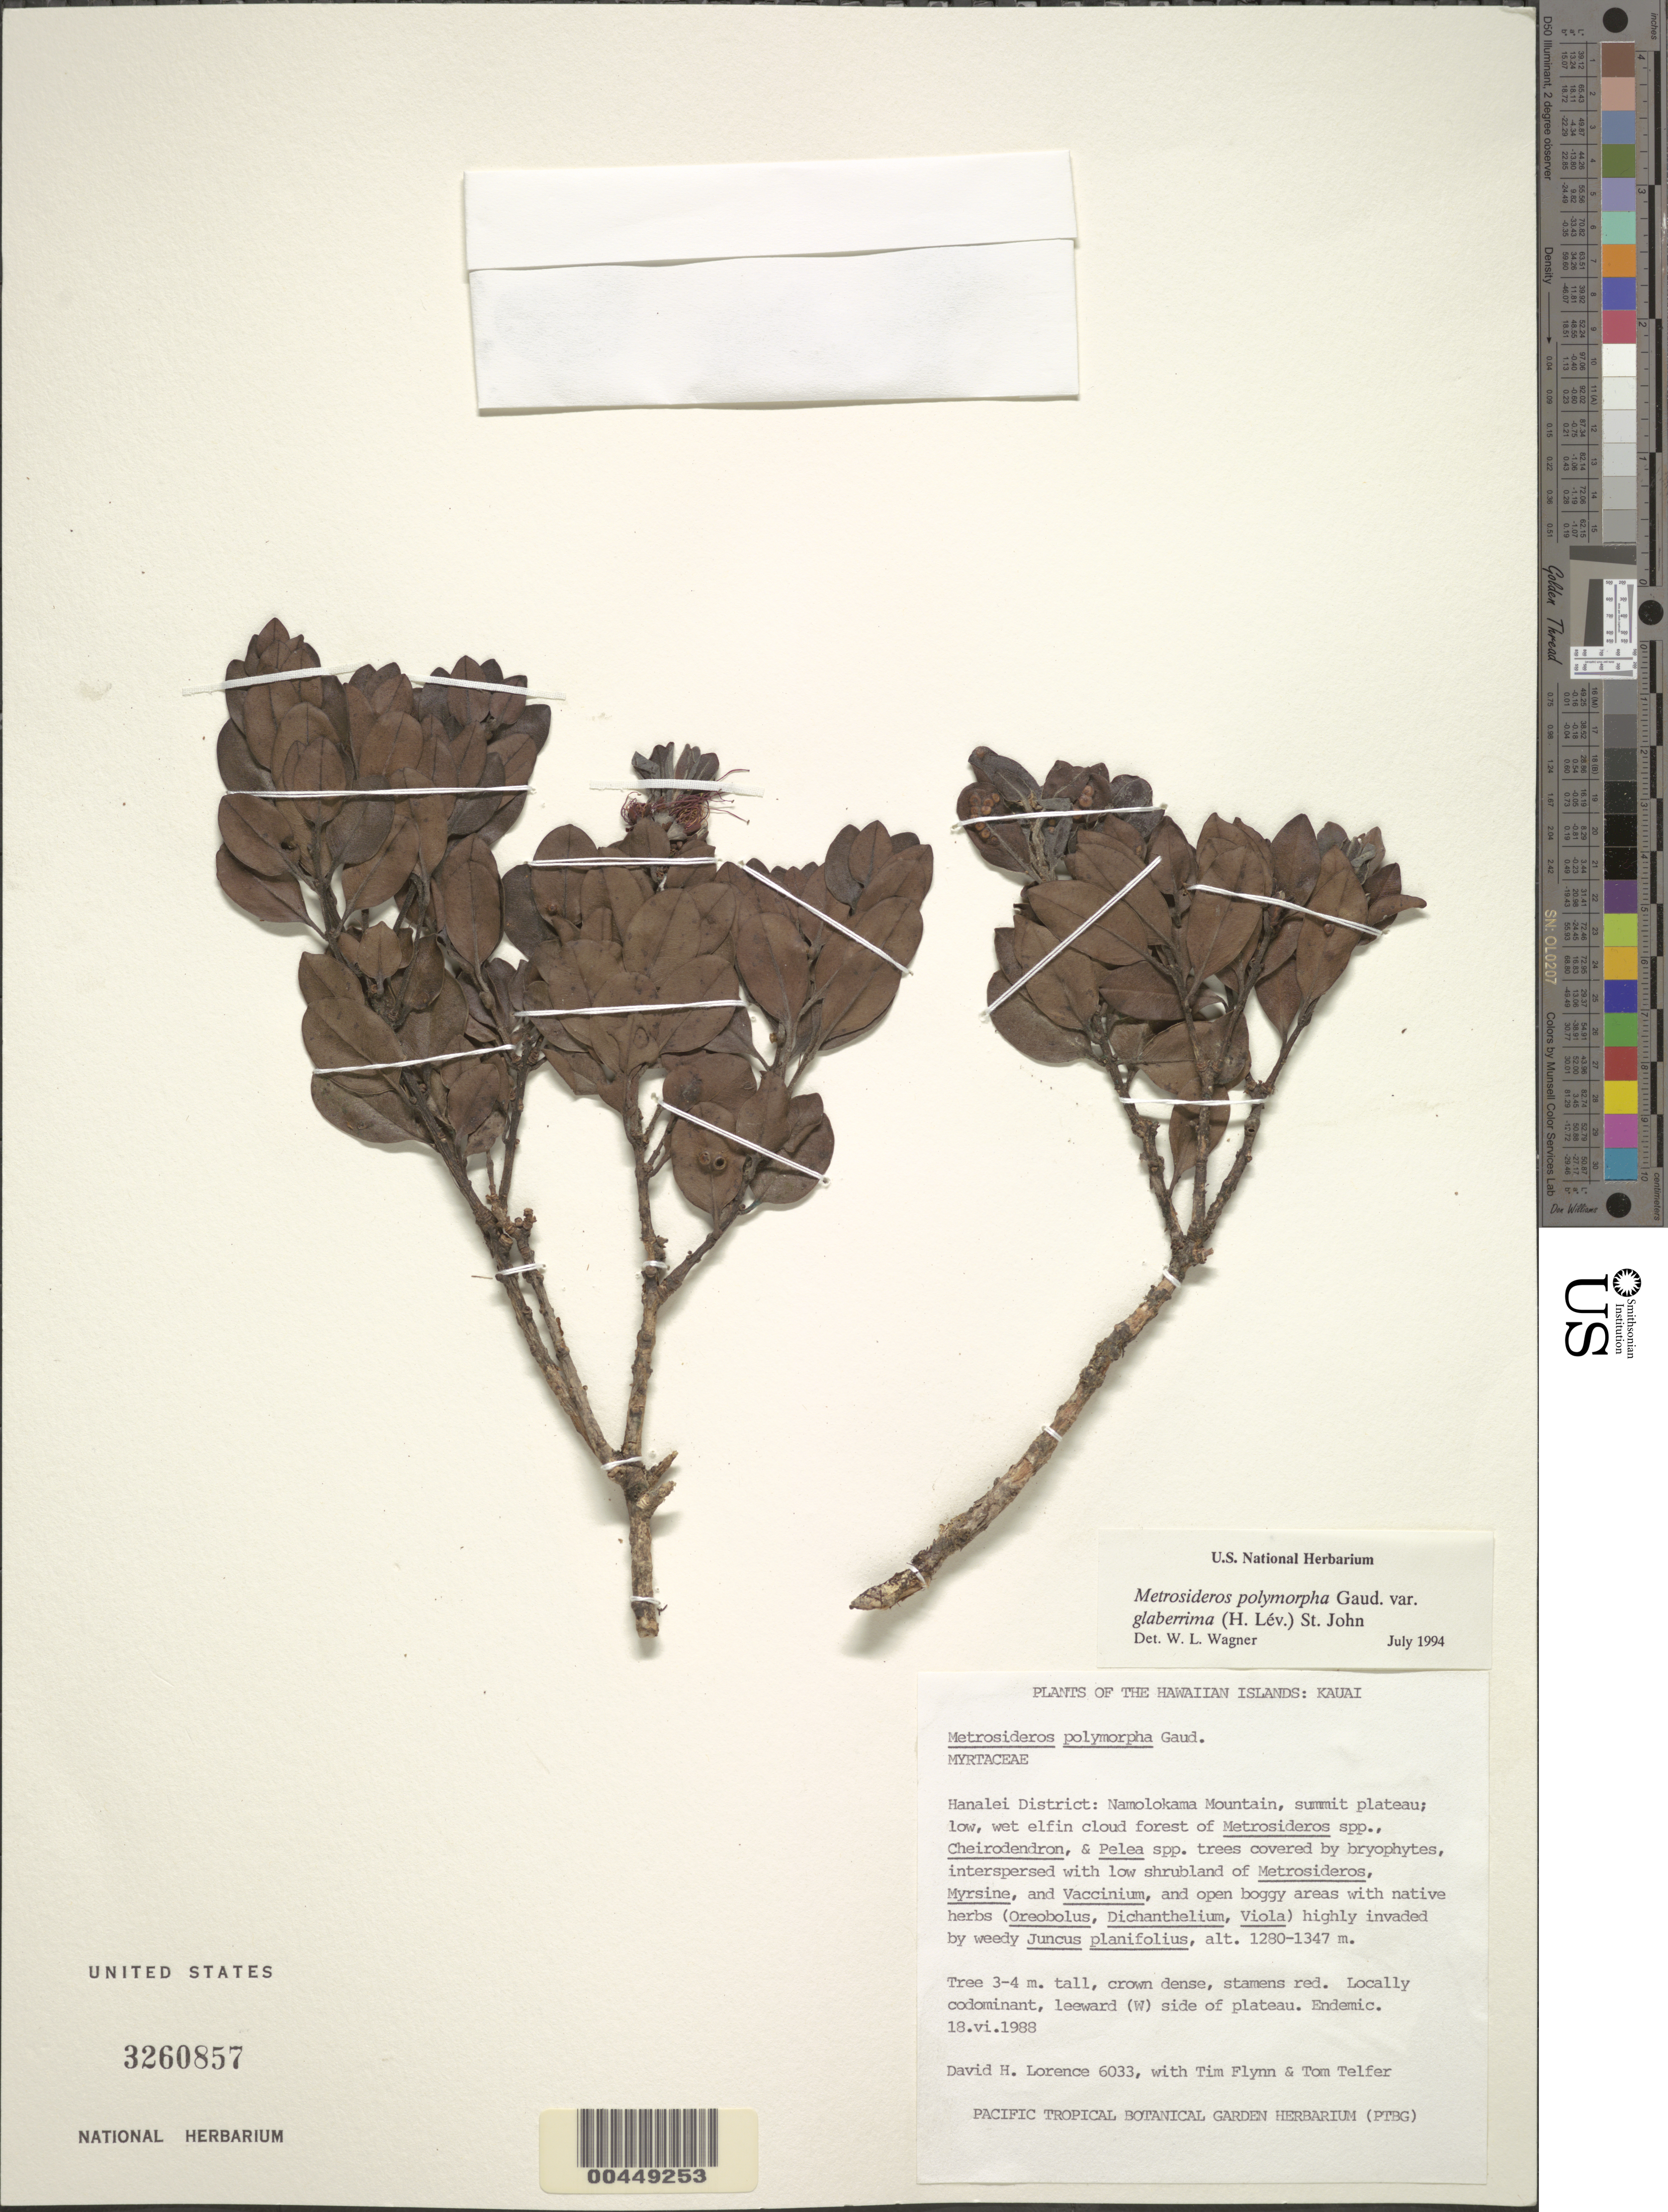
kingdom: Plantae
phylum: Tracheophyta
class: Magnoliopsida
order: Myrtales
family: Myrtaceae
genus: Metrosideros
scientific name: Metrosideros polymorpha var. glaberrima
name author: (H. Lév.) H. St. John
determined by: Wagner, W. L., (BOT), Smithsonian Institution - National Museum of Natural History (UNITED STATES)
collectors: D. Lorence, T. W. Flynn & T. Telfer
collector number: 6033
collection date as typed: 18 Jun 1988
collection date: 1988-06-18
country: United States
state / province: Hawaii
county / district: Kauai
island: Kaua'i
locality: Hanalei Dist, Namolokama Mtn, summit plateau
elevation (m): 1280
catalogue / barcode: US 3260857